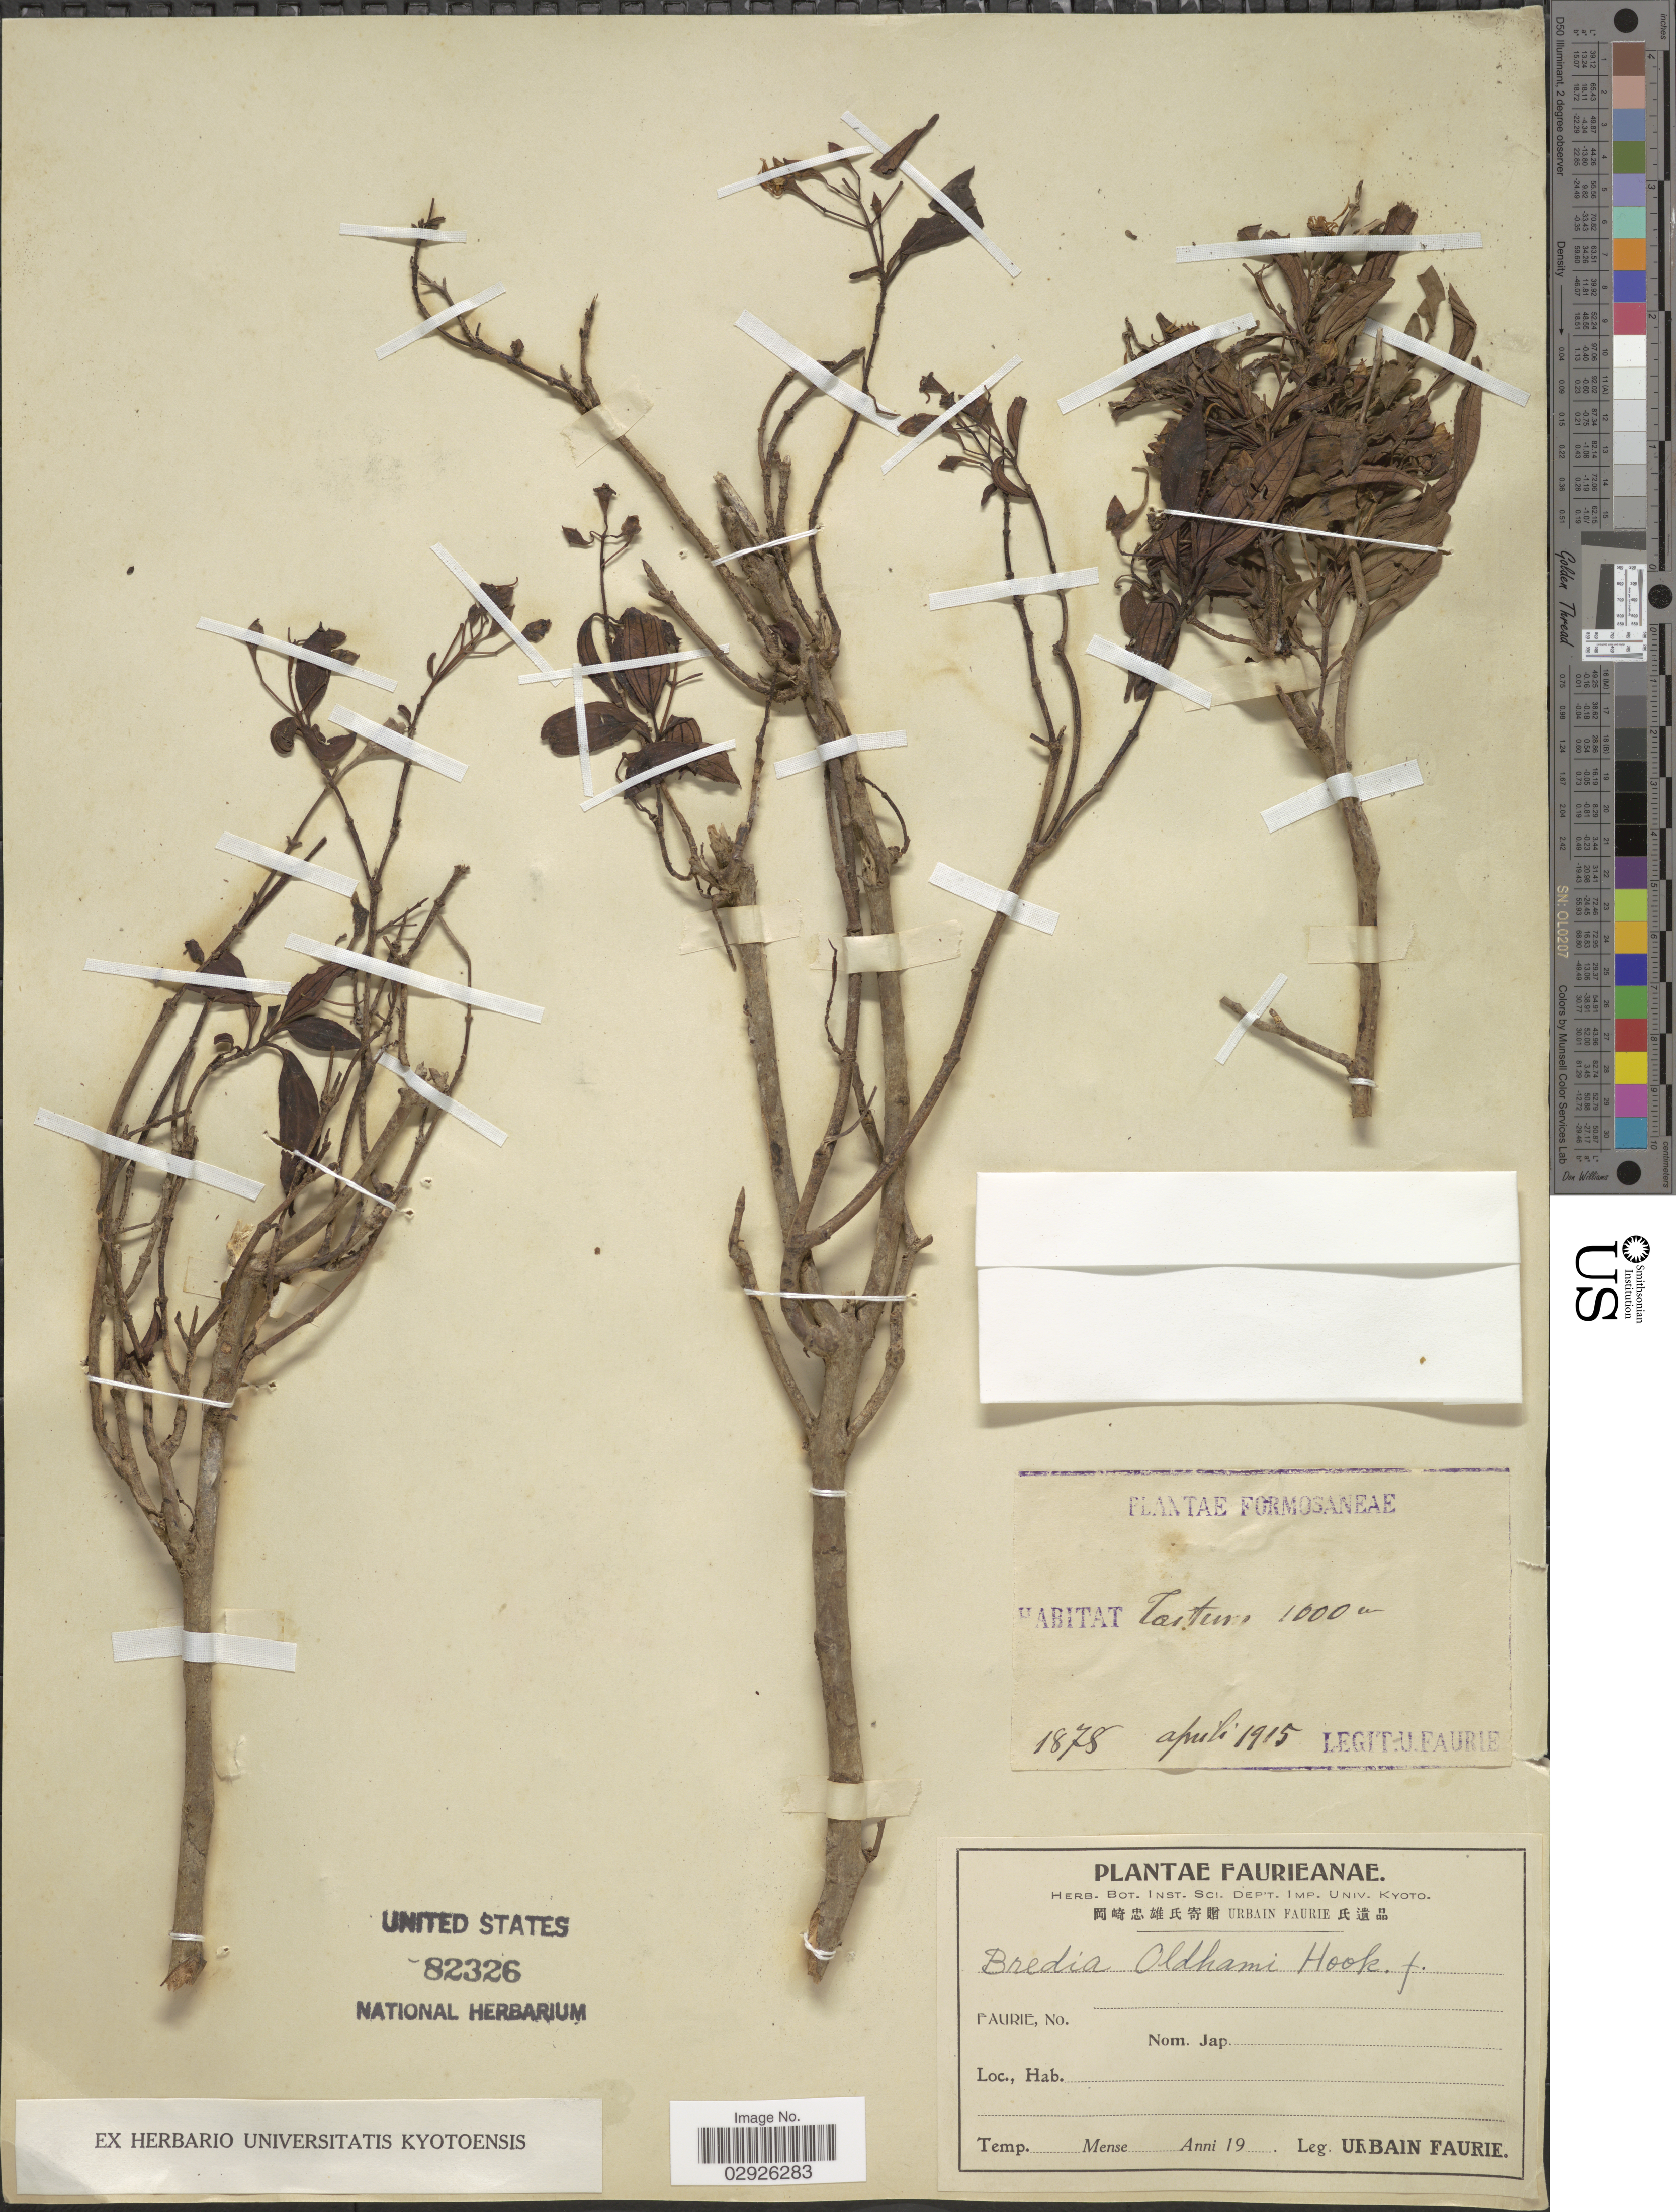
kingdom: Plantae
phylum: Tracheophyta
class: Magnoliopsida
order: Myrtales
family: Melastomataceae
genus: Bredia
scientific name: Bredia oldhamii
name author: Hook. f.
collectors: U. Faurie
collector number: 1878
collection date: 1915-04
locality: Tastum [interpreted].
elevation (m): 1000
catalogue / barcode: US 82326